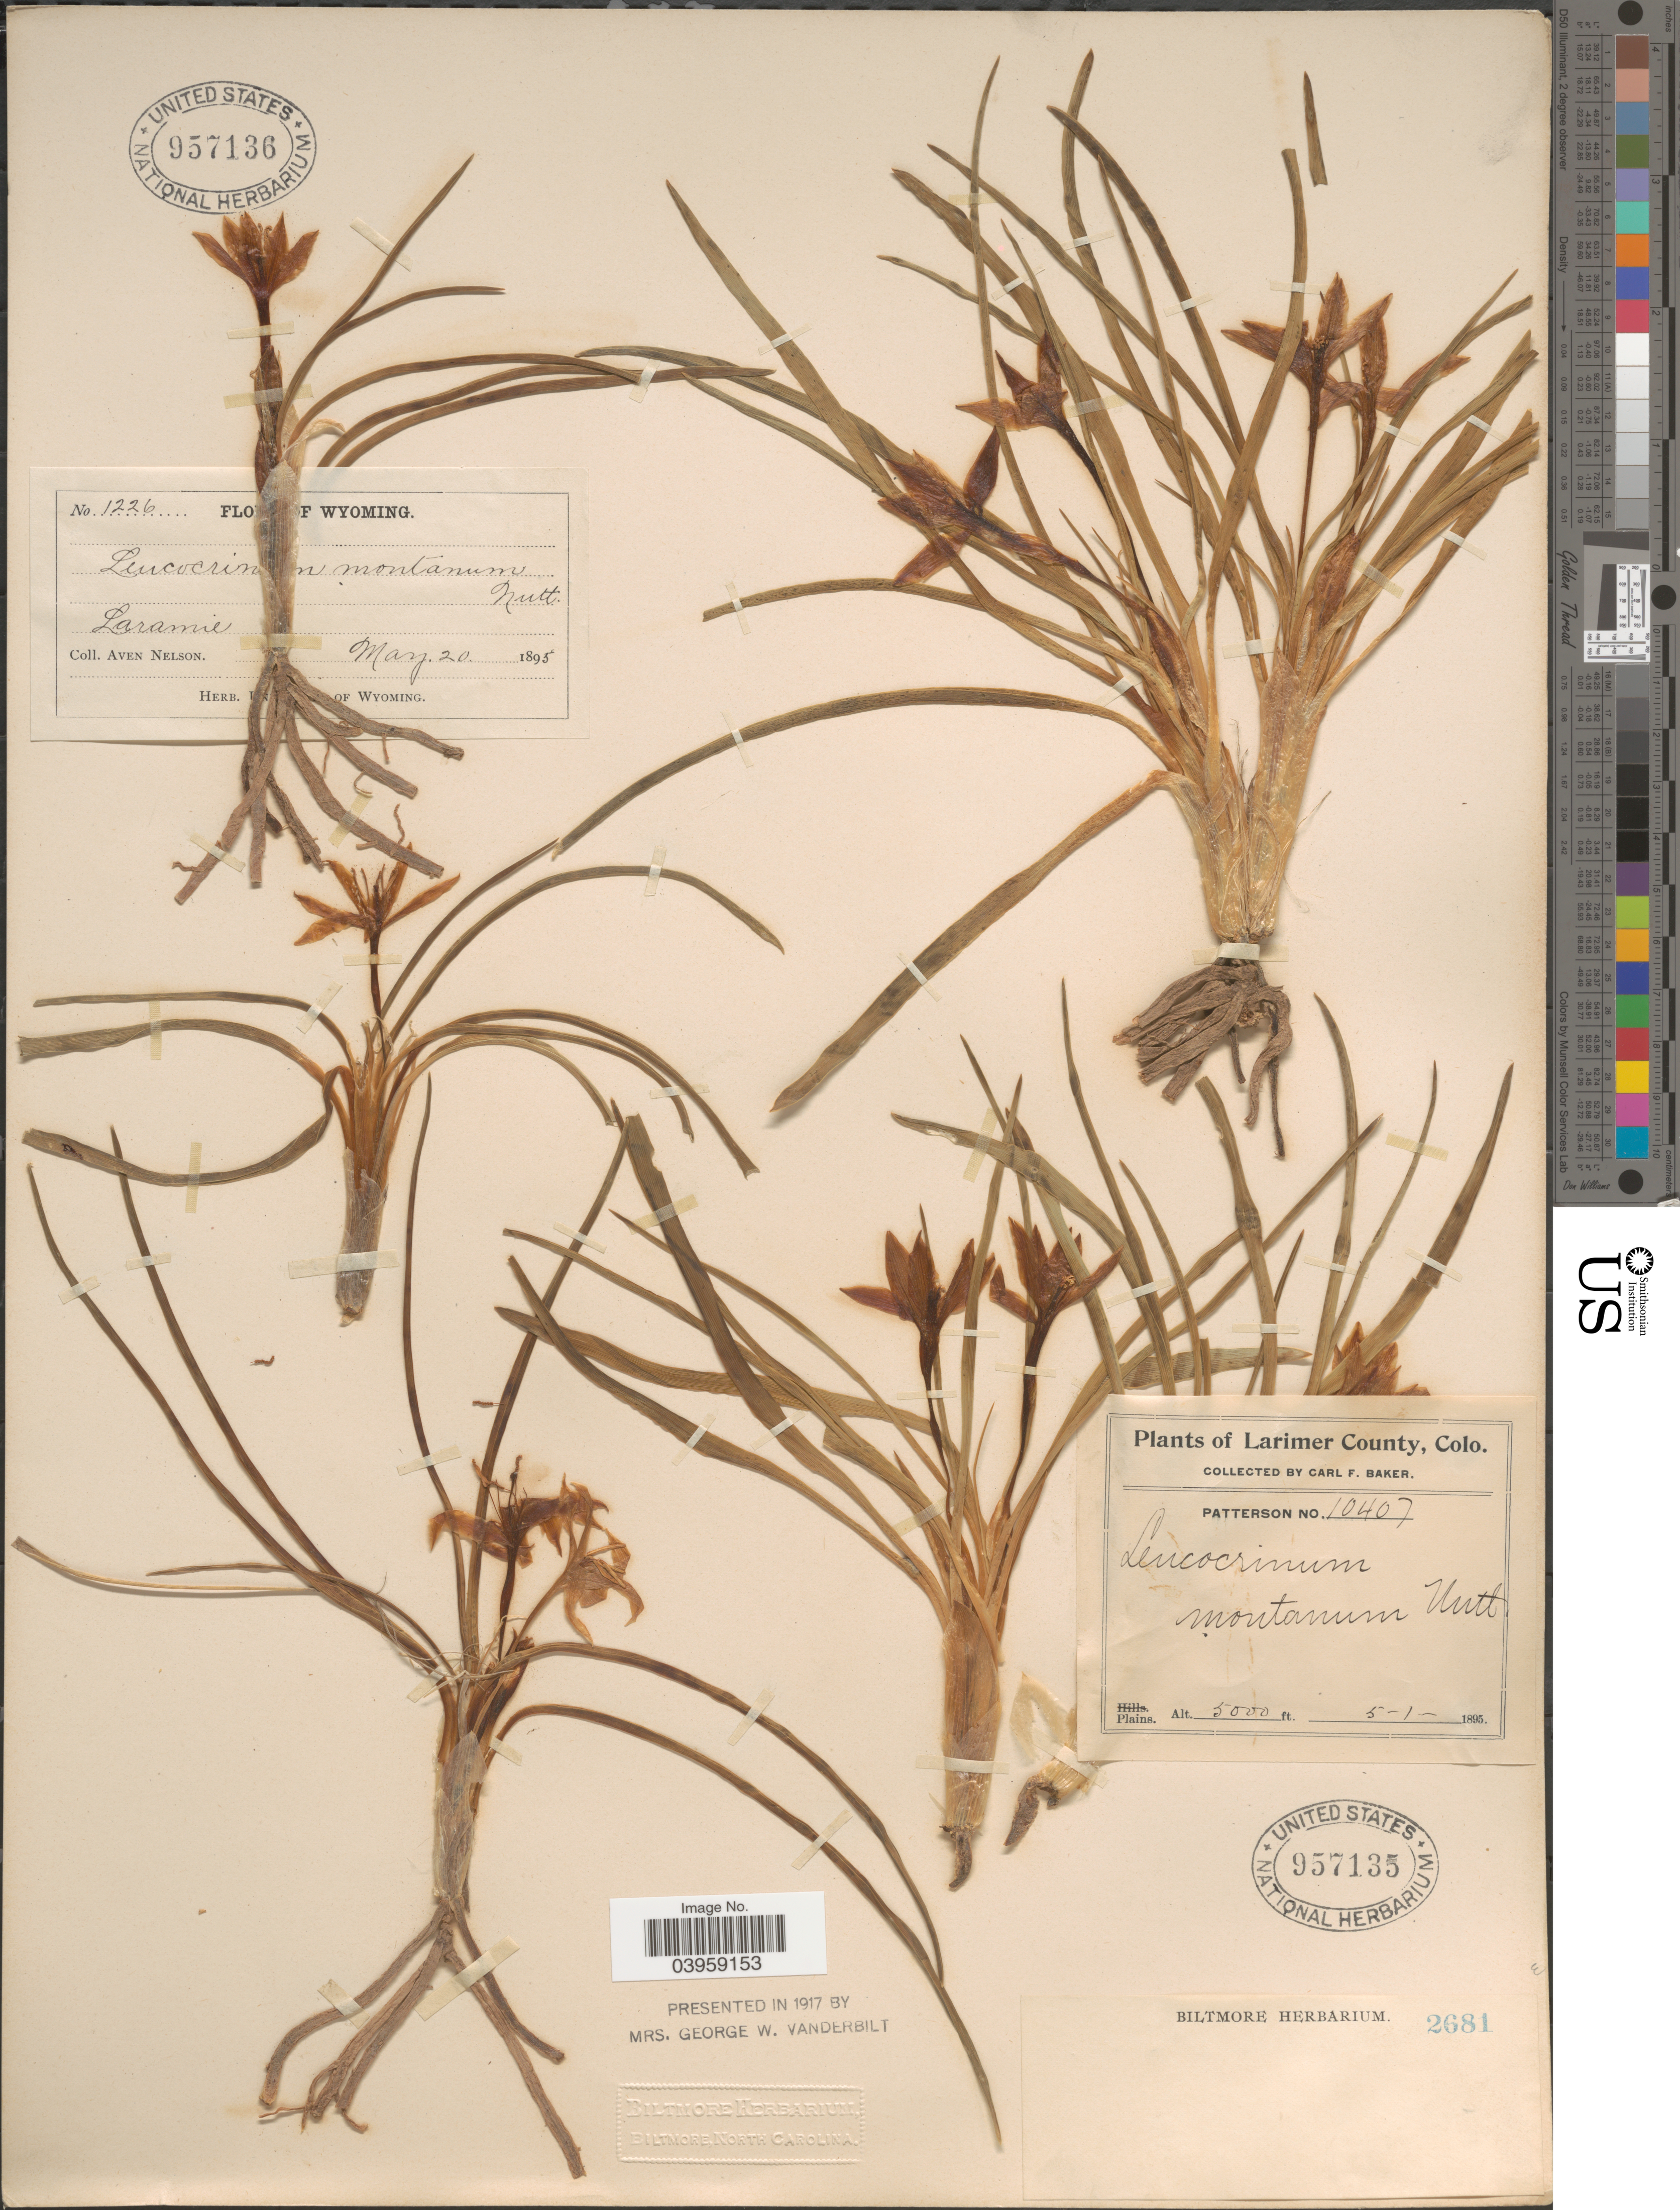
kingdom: Plantae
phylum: Tracheophyta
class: Liliopsida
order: Asparagales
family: Asparagaceae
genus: Leucocrinum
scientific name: Leucocrinum montanum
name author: Nutt.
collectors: A. Nelson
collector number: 1226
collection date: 1895-05-20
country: United States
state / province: Wyoming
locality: Laramie.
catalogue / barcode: US 957136